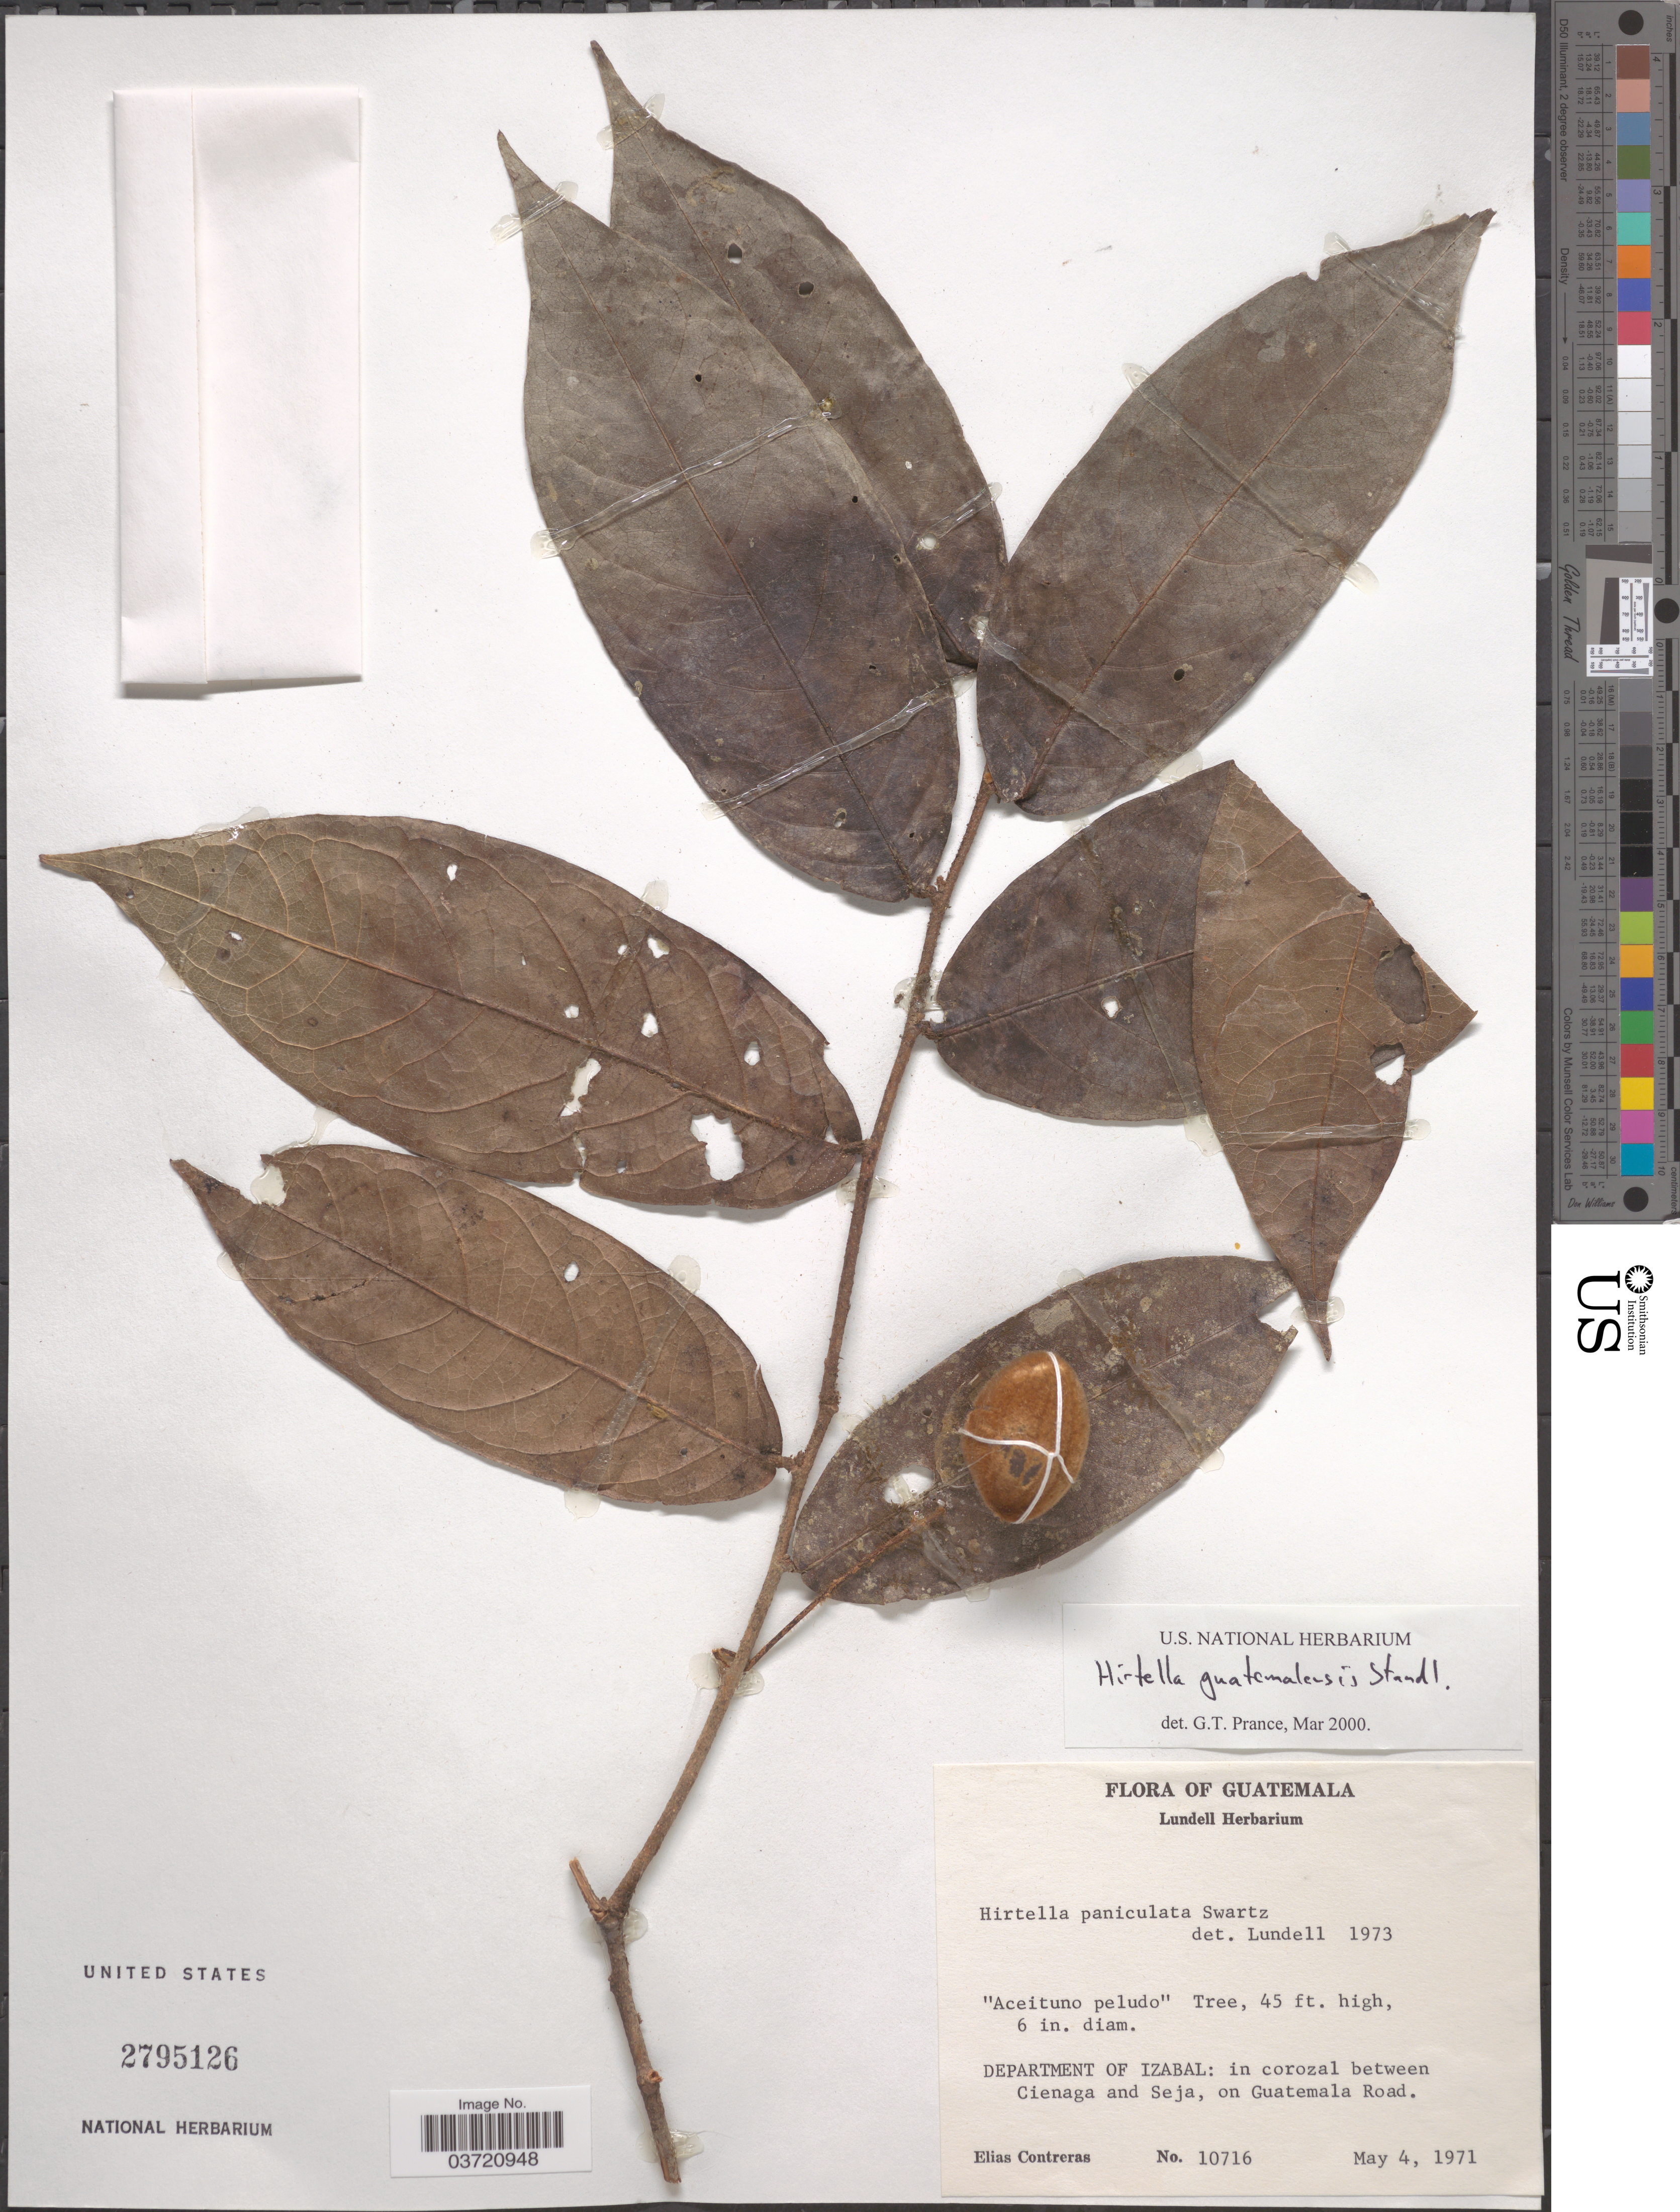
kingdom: Plantae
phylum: Tracheophyta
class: Magnoliopsida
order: Malpighiales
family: Chrysobalanaceae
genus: Hirtella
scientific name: Hirtella guatemalensis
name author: Standl.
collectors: E. Contreras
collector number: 10716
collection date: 1971-05-04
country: Guatemala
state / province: Izabal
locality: Department of Izabal: in corozal between Cienaga and Seja, on Guatemala Road.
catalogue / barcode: US 2795126